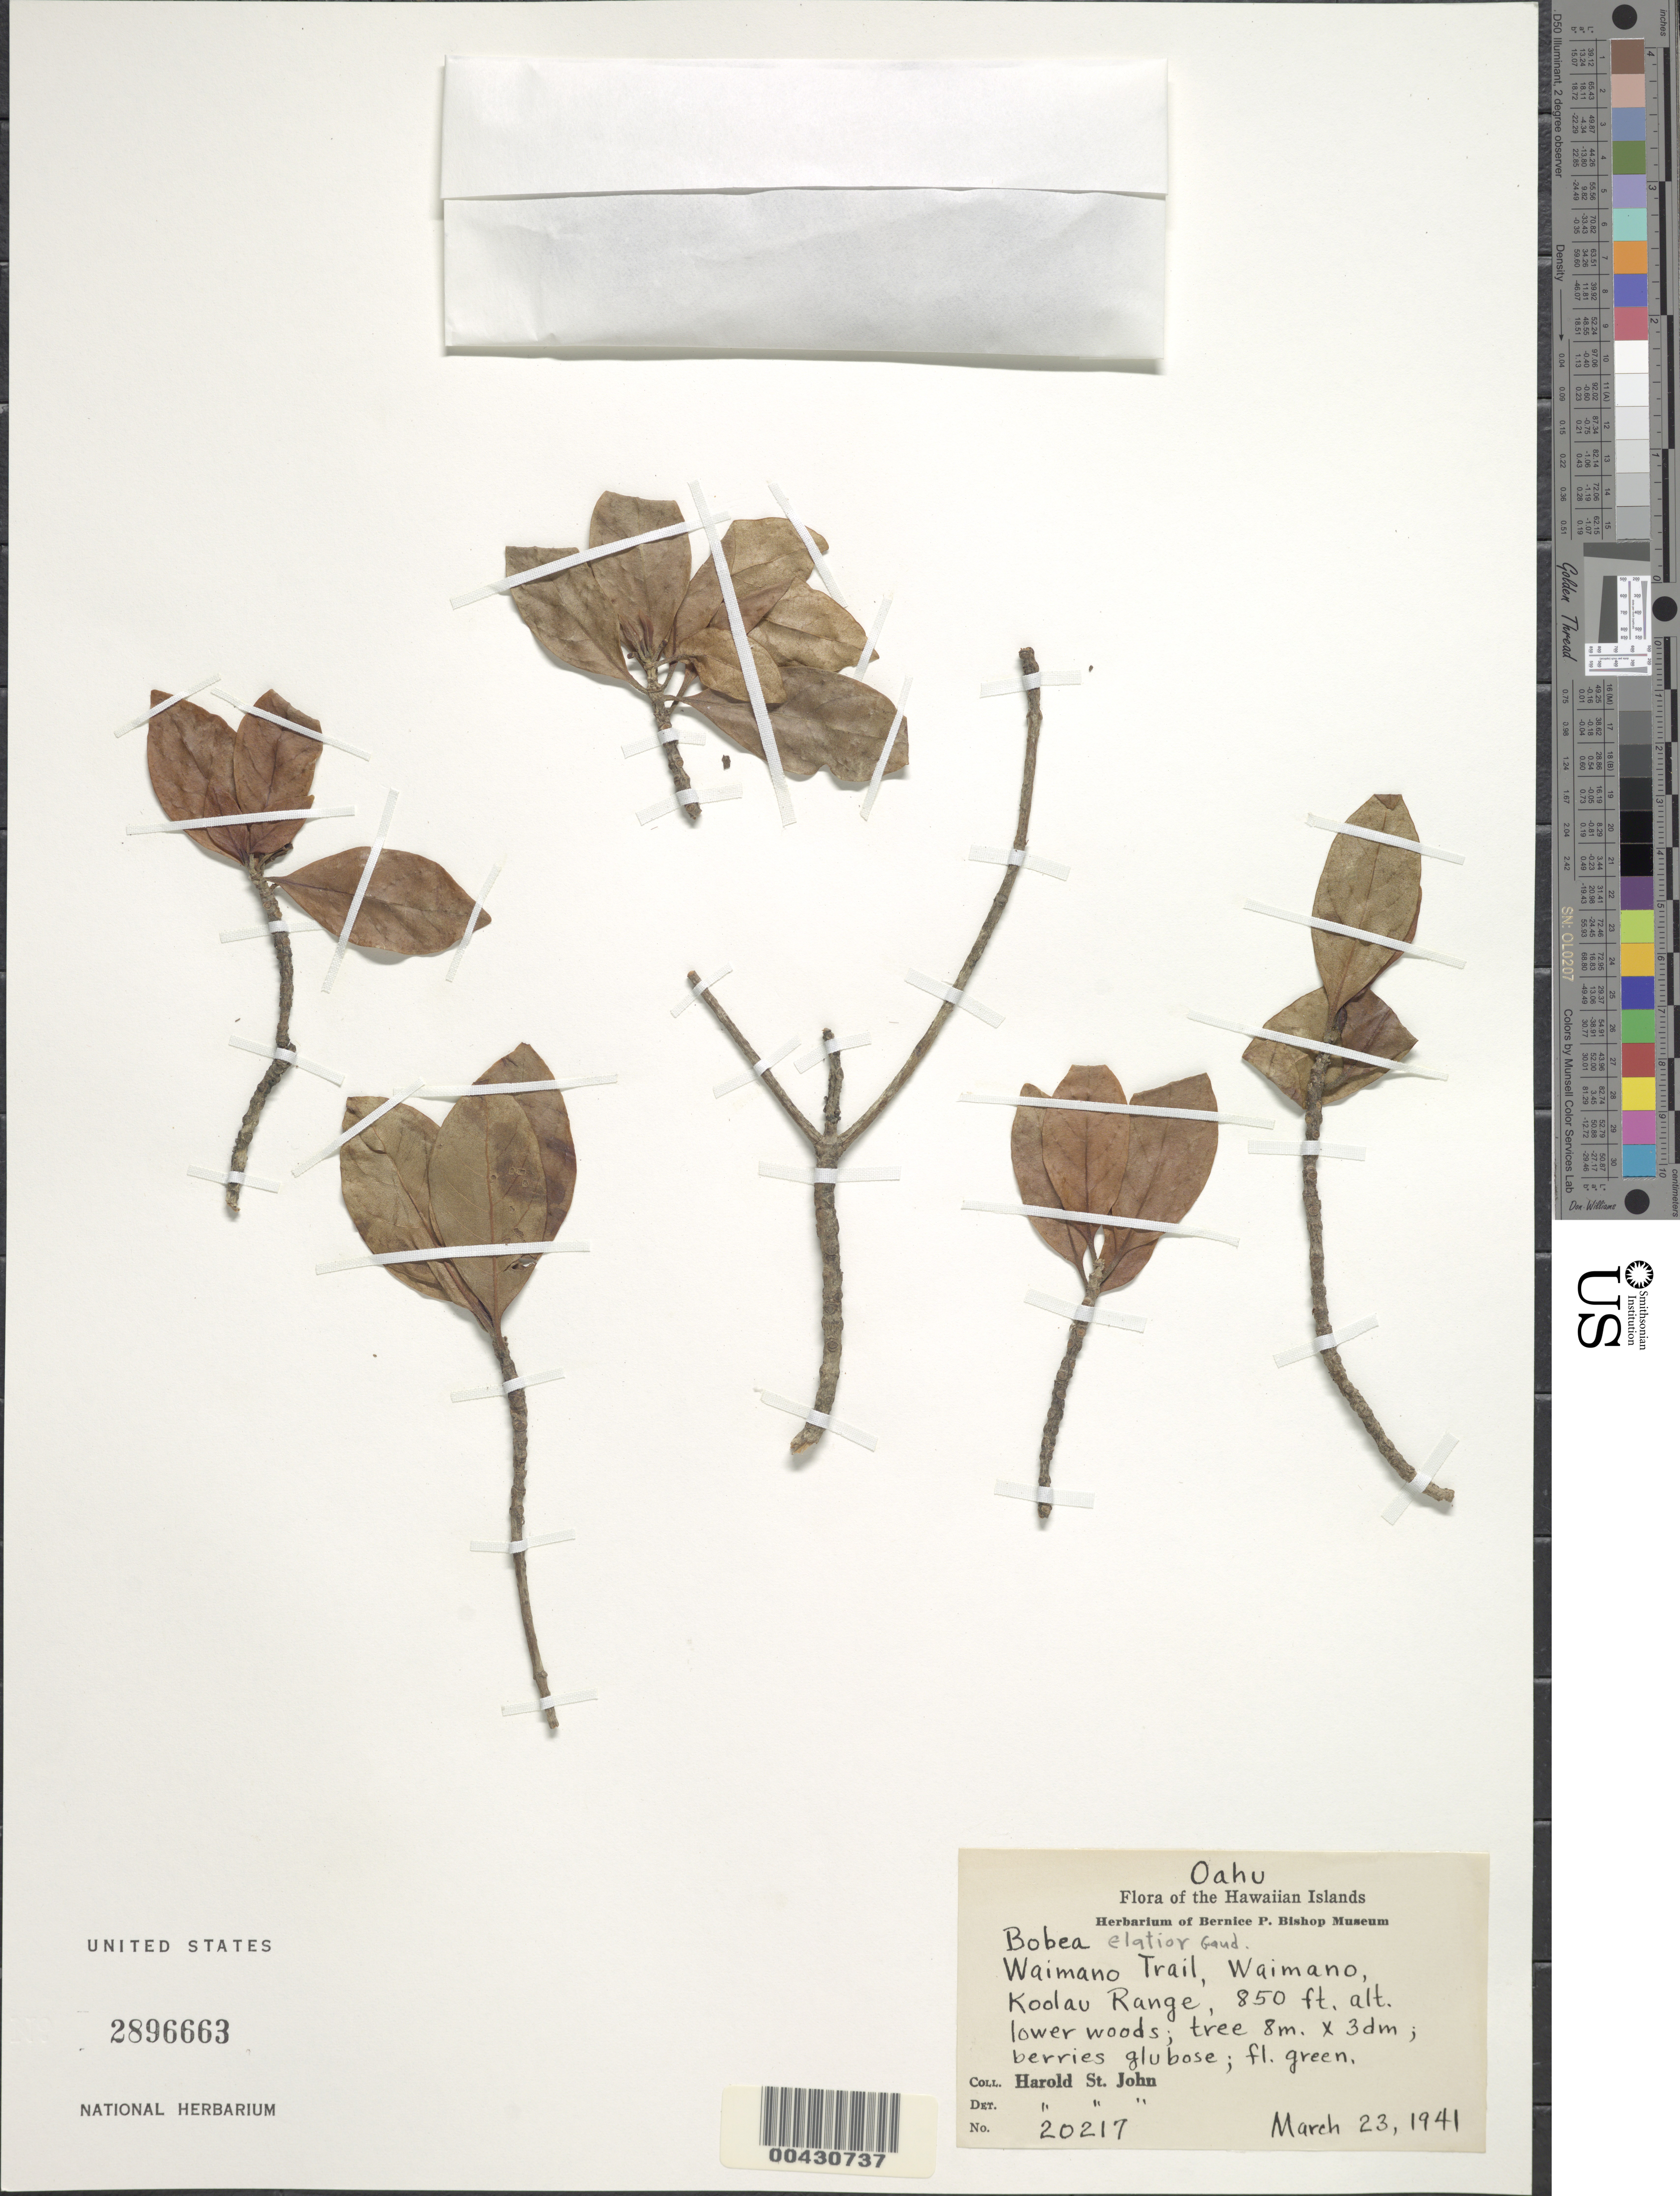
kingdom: Plantae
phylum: Tracheophyta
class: Magnoliopsida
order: Gentianales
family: Rubiaceae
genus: Bobea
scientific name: Bobea elatior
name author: Gaudich.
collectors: H. St. John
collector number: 20217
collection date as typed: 23 Mar 1941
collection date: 1941-03-23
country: United States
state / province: Hawaii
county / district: Honolulu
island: Oahu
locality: Waimano Trail, Waimano, Koolau Range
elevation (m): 259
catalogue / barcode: US 2896663